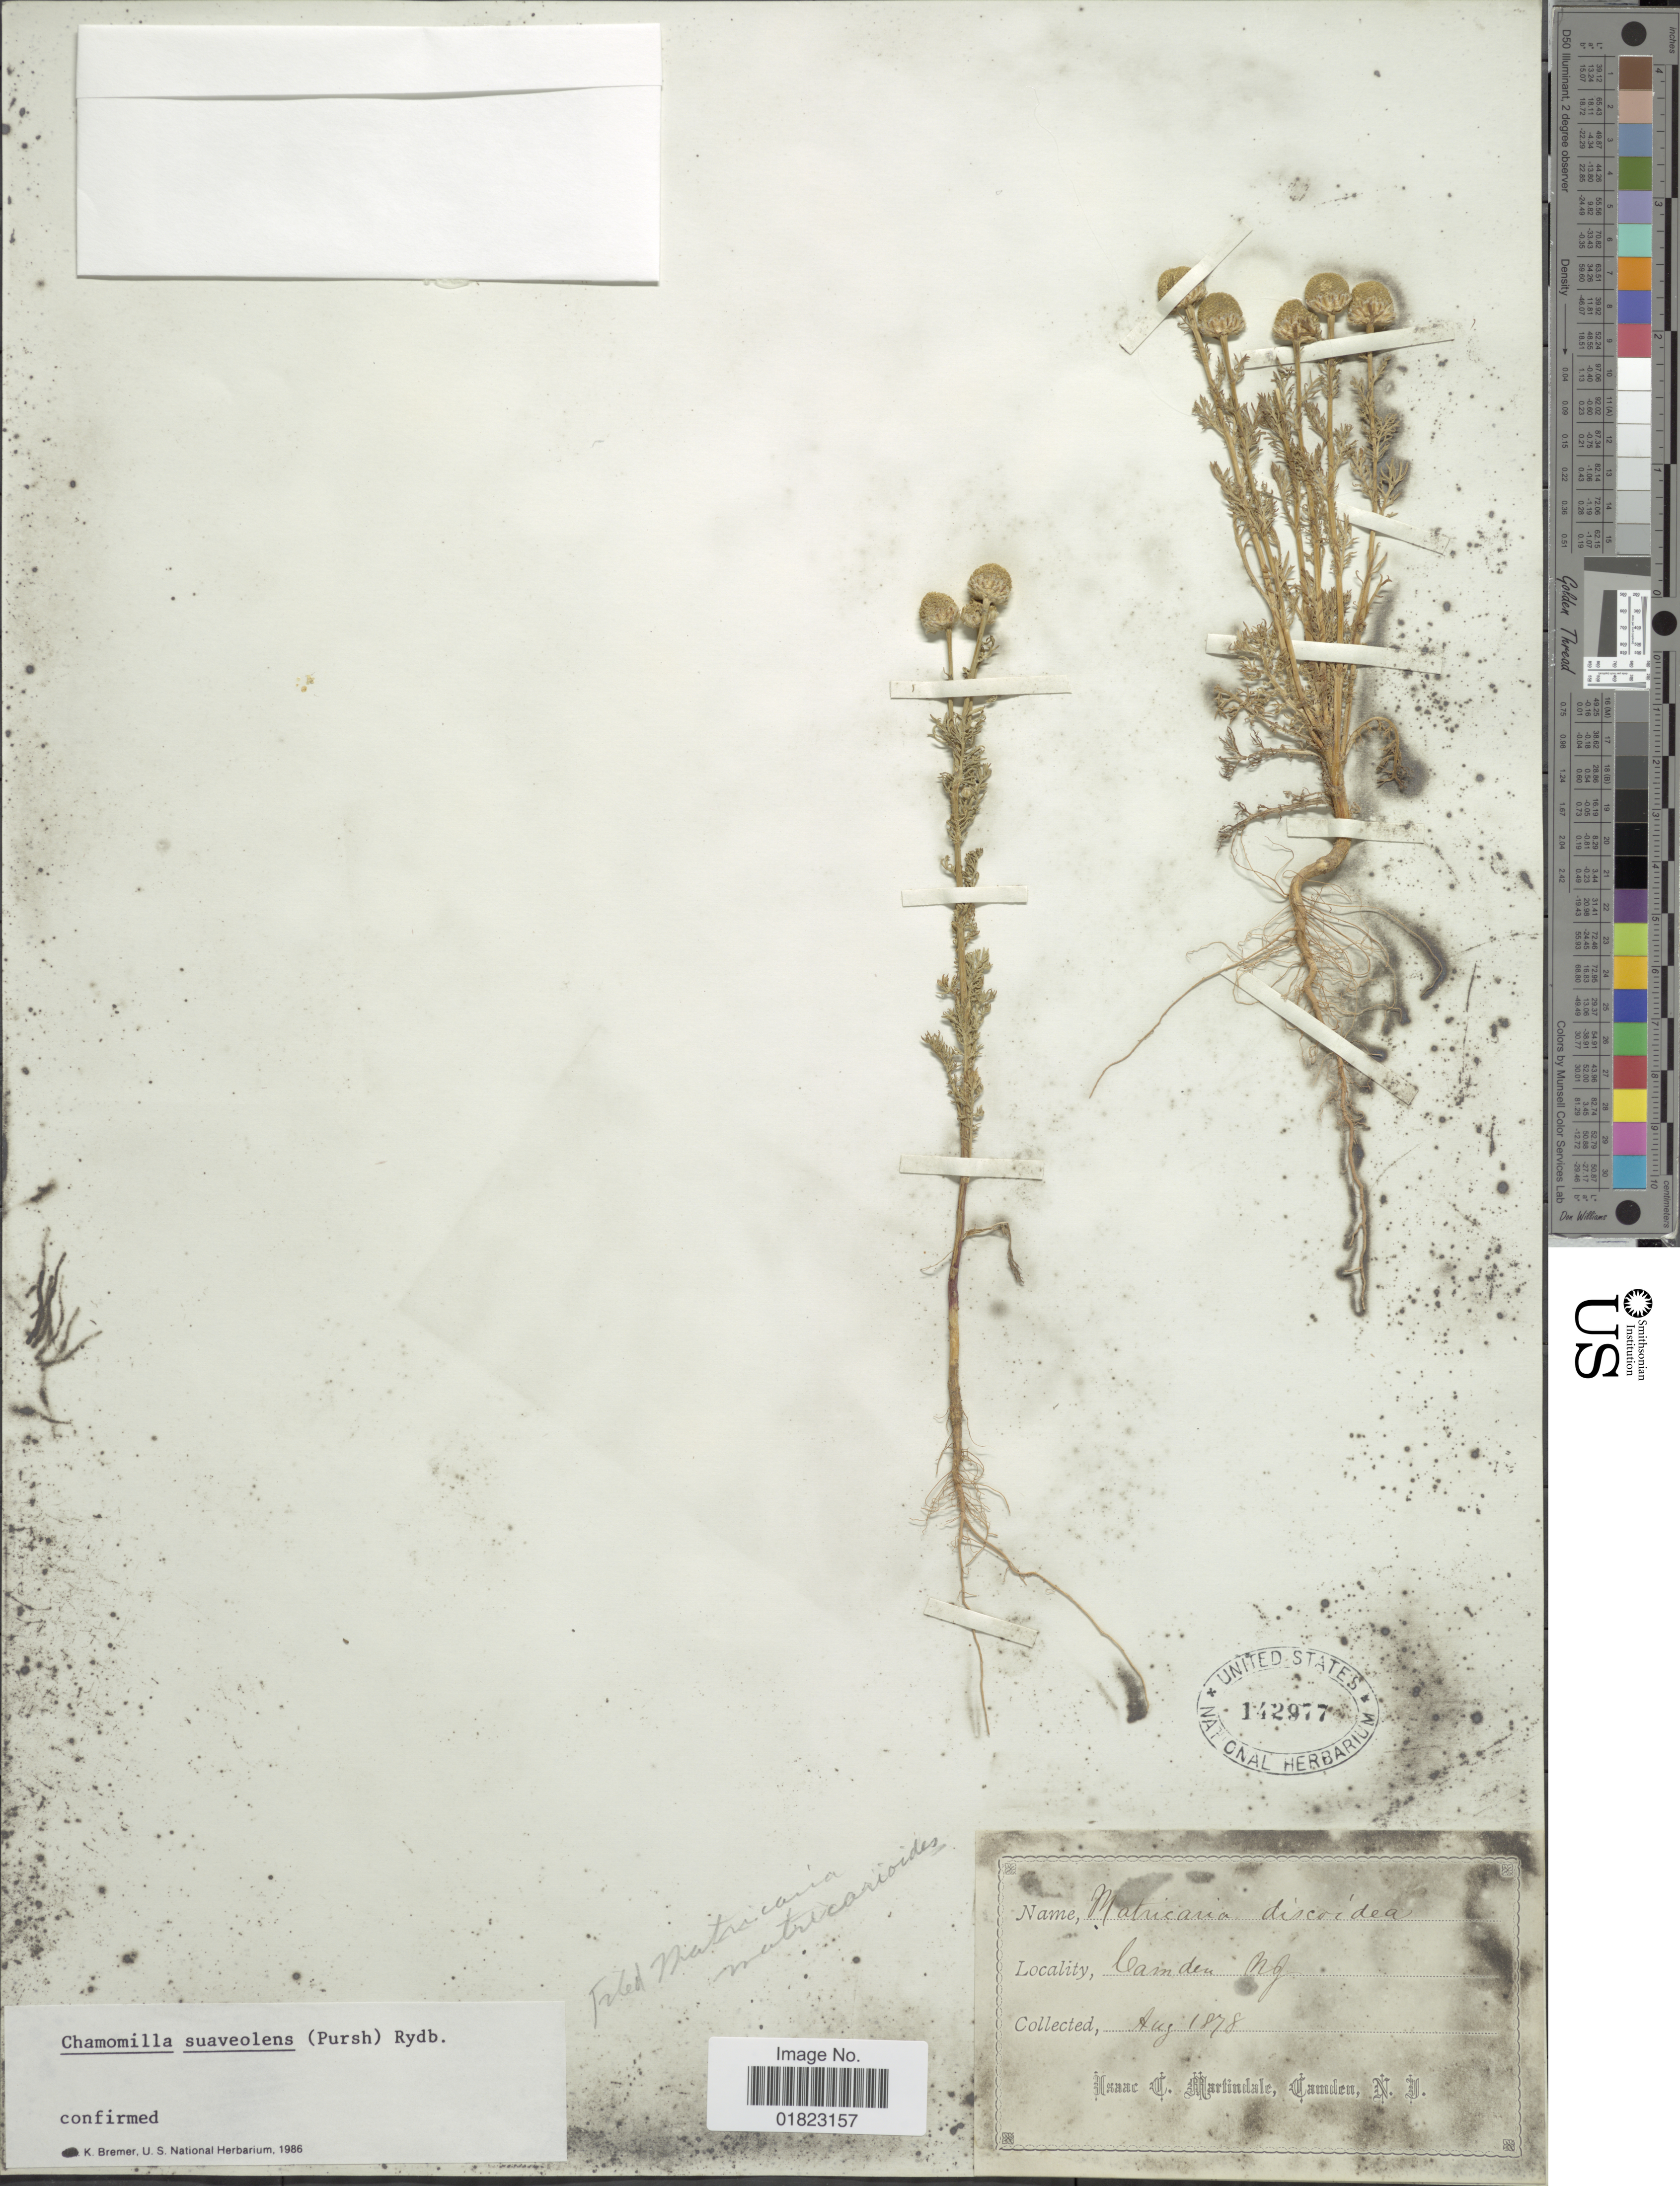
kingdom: Plantae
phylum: Tracheophyta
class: Magnoliopsida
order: Asterales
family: Asteraceae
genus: Matricaria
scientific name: Matricaria matricarioides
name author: (Less.) Porter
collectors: I. C. Martindale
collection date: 1878-08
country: United States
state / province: New Jersey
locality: Camden, N,J.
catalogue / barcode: US 142977